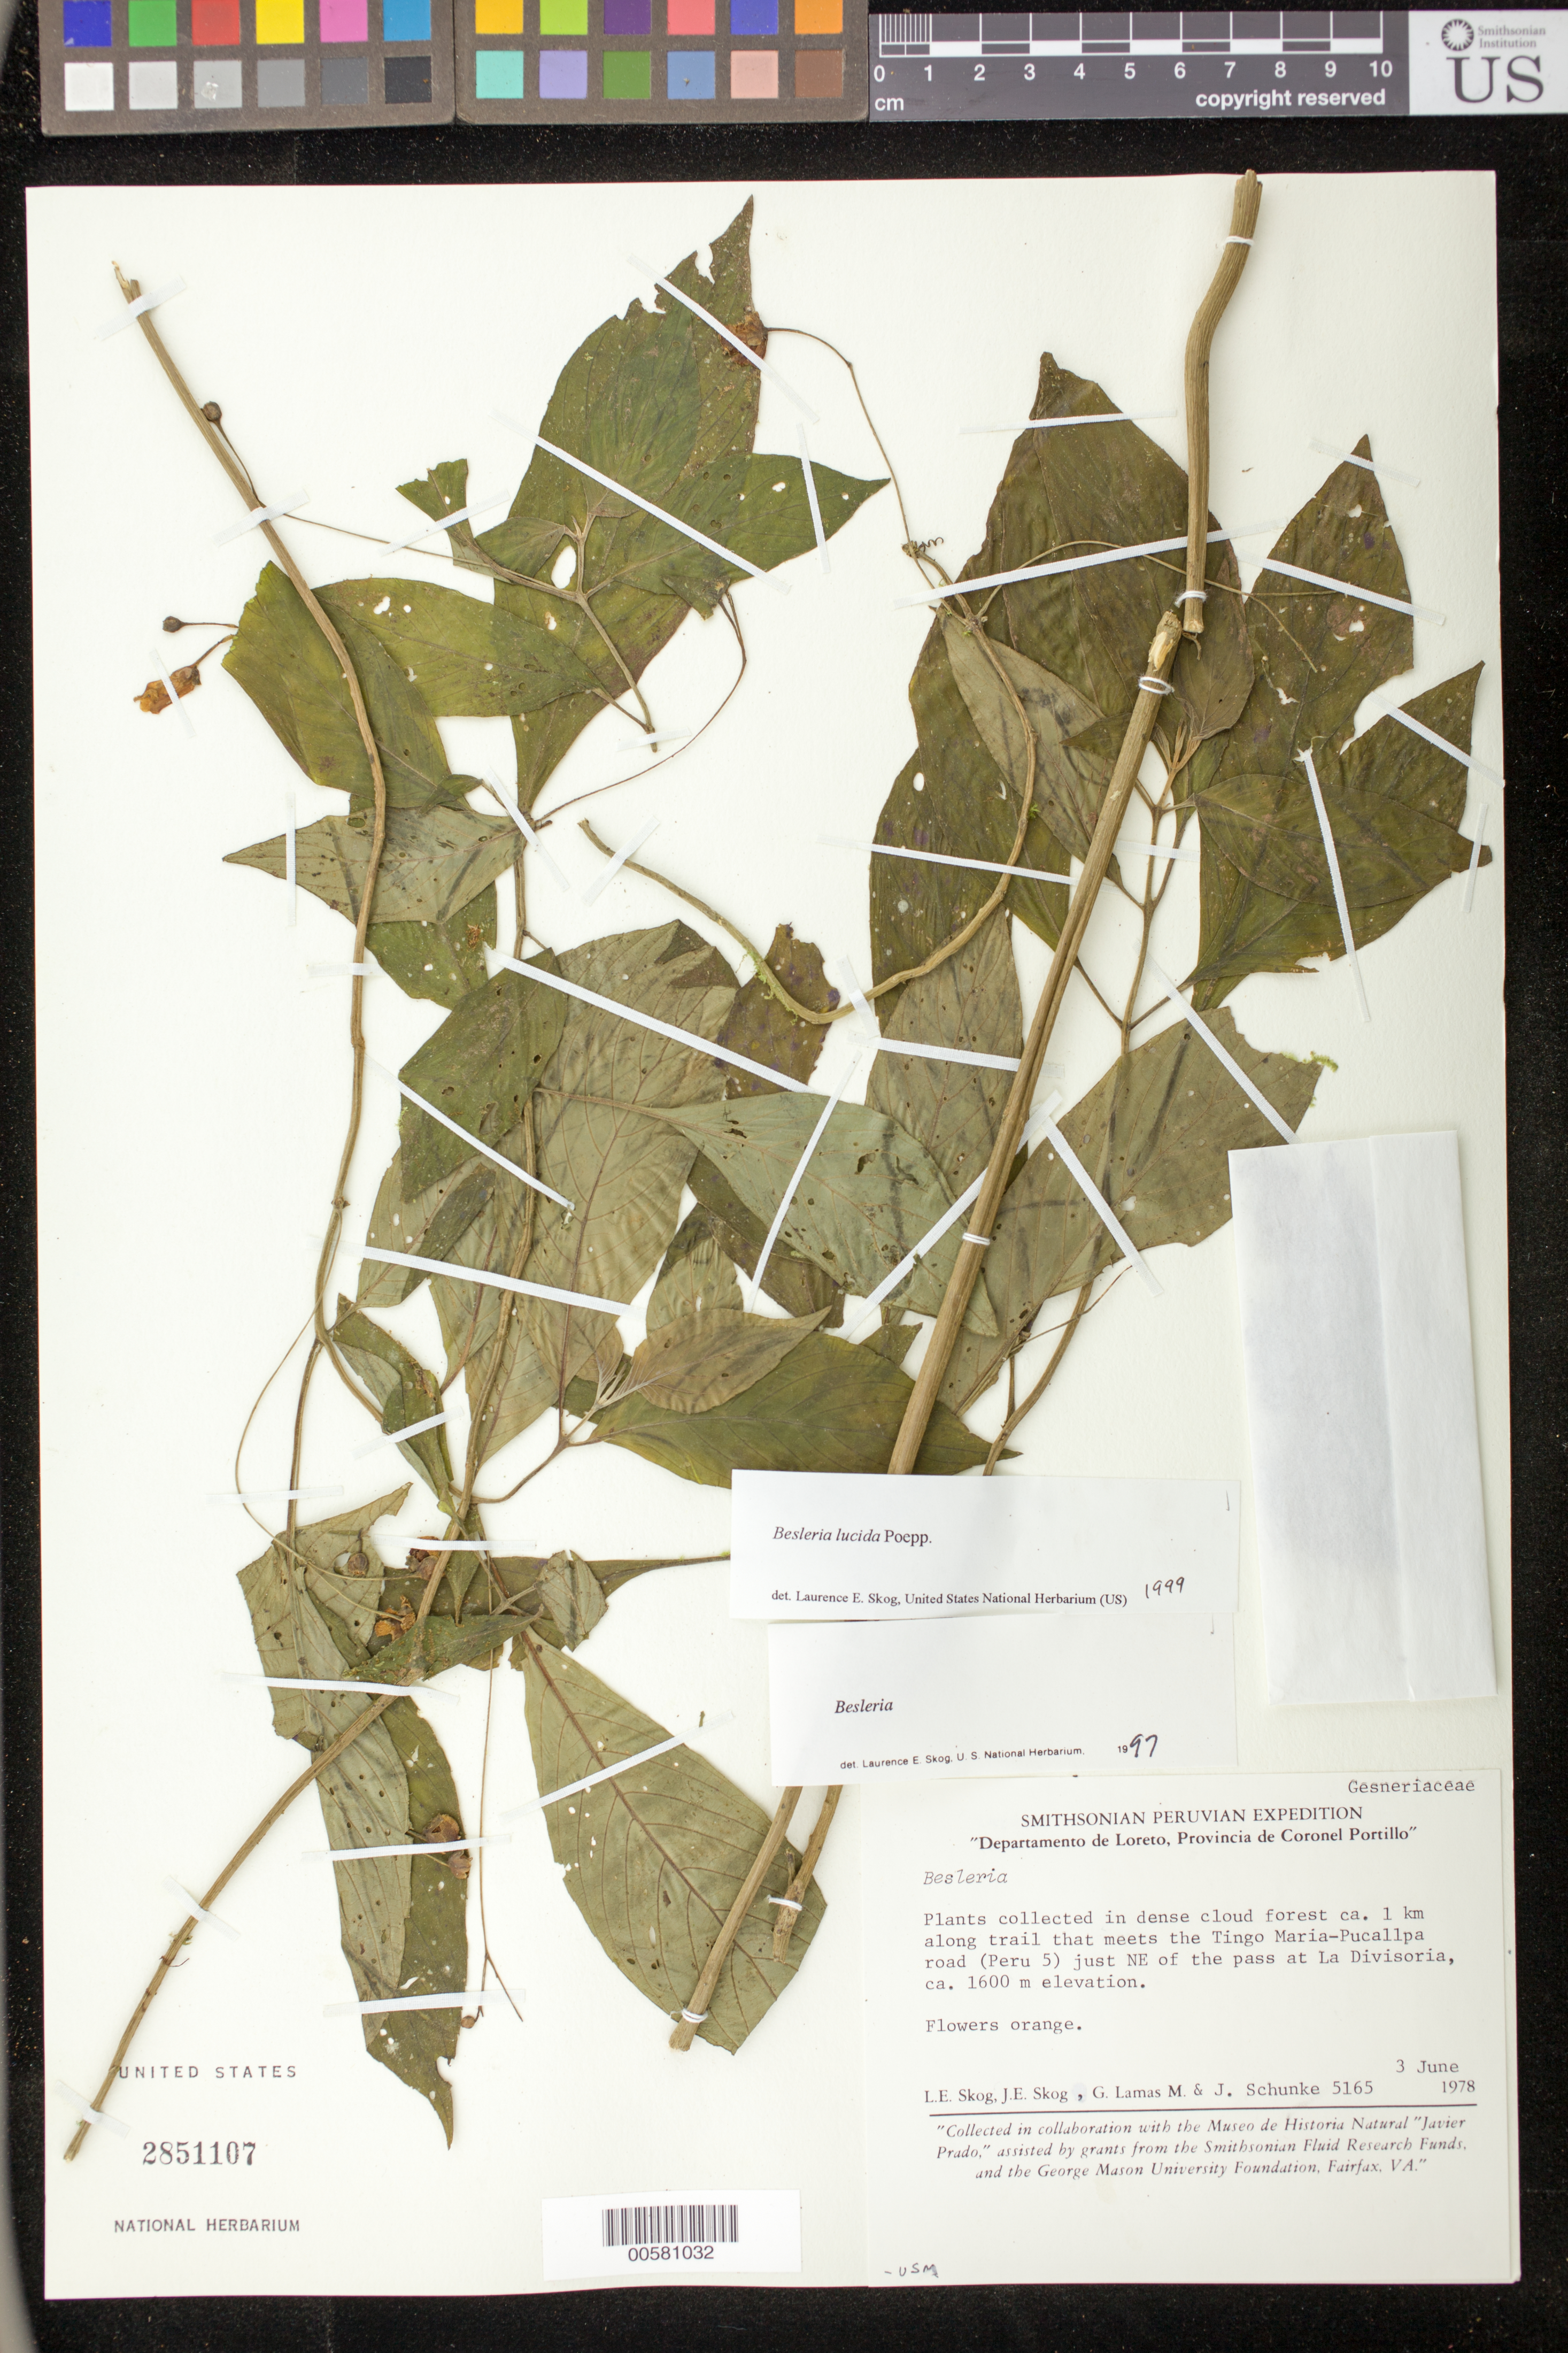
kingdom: Plantae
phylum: Tracheophyta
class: Magnoliopsida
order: Lamiales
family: Gesneriaceae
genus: Besleria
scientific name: Besleria lucida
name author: Poepp.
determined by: Skog, Laurence E.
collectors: L. E. Skog, J. E. Skog, G. Lamas M. & J. Schunke Vigo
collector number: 5165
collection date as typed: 03 Jun 1978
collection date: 1978-06-03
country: Peru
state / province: Ucayali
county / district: Coronel Portillo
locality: ("Loreto") Prov. Coronel Portillo; ca 1 km along trail that meets the Tingo Maria - Pucallpa road (Peru 5) just NE of pass at La Divisoria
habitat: Dense cloud forest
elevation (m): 1600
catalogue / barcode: US 2851107